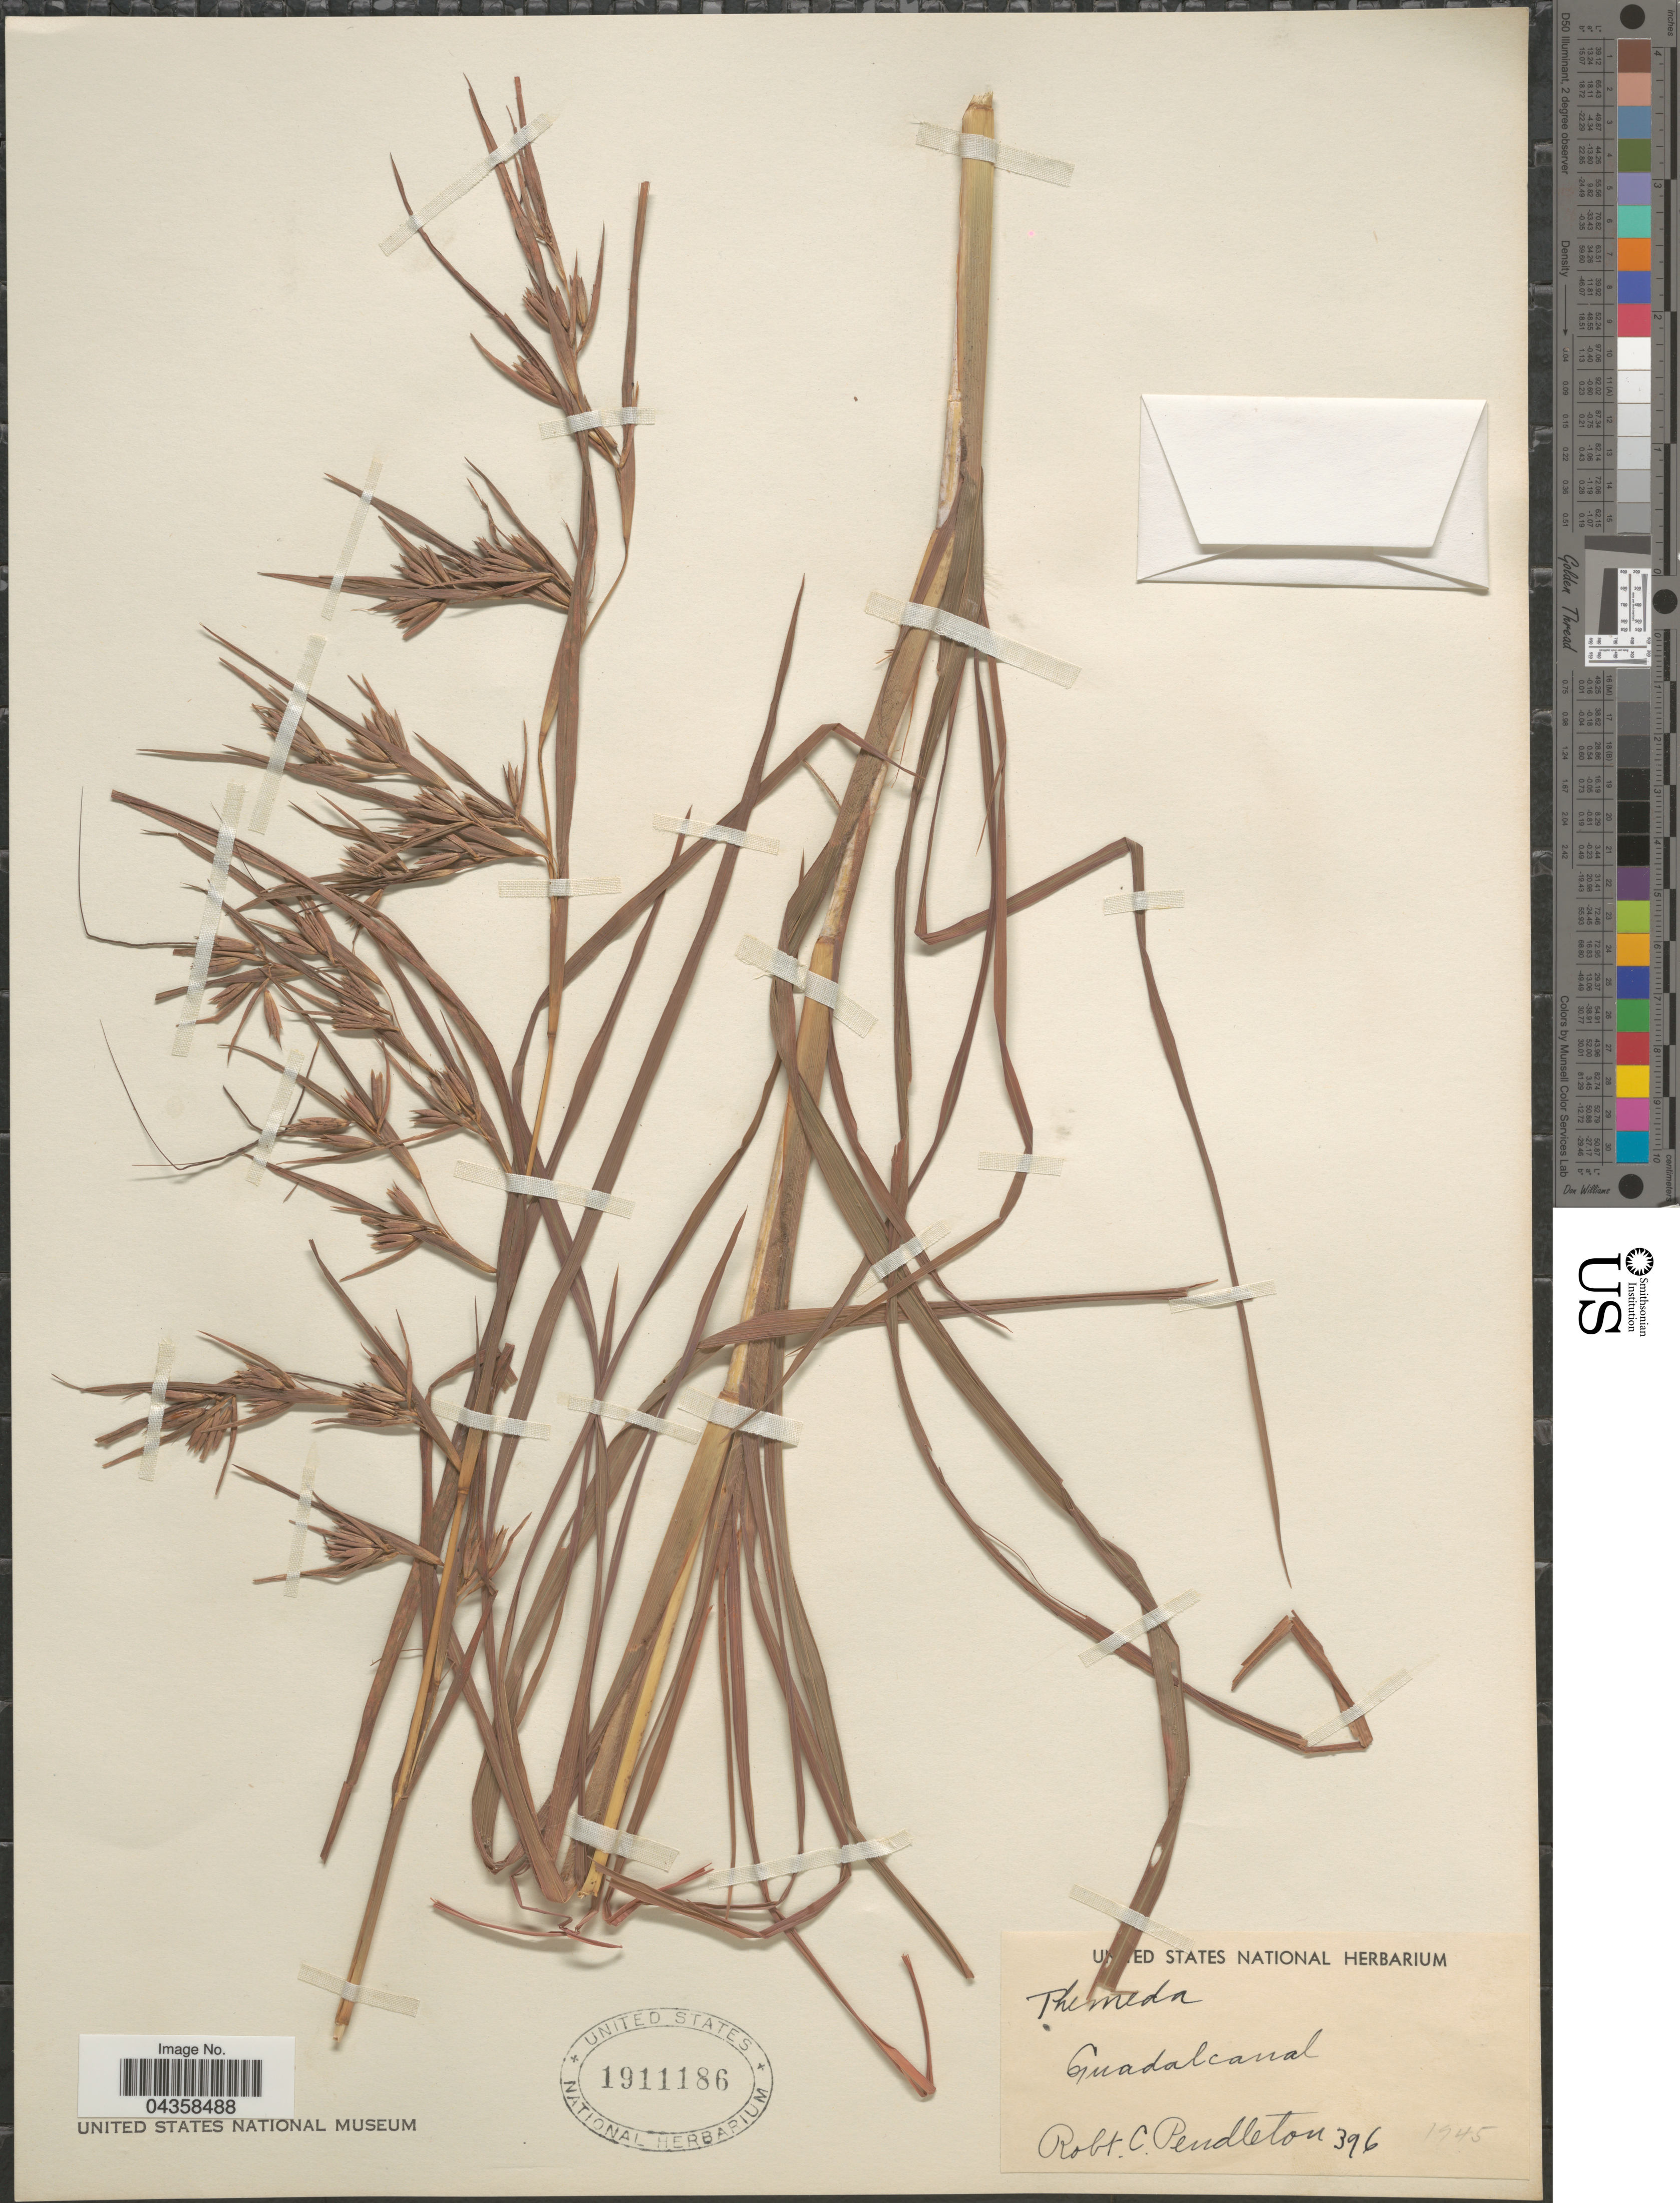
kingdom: Plantae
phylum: Tracheophyta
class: Liliopsida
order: Poales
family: Poaceae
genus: Themeda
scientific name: Themeda sp.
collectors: R. Pendleton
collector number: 396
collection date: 1945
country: Solomon Islands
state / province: Solomon Islands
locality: Guadalcanal.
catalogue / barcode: US 1911186